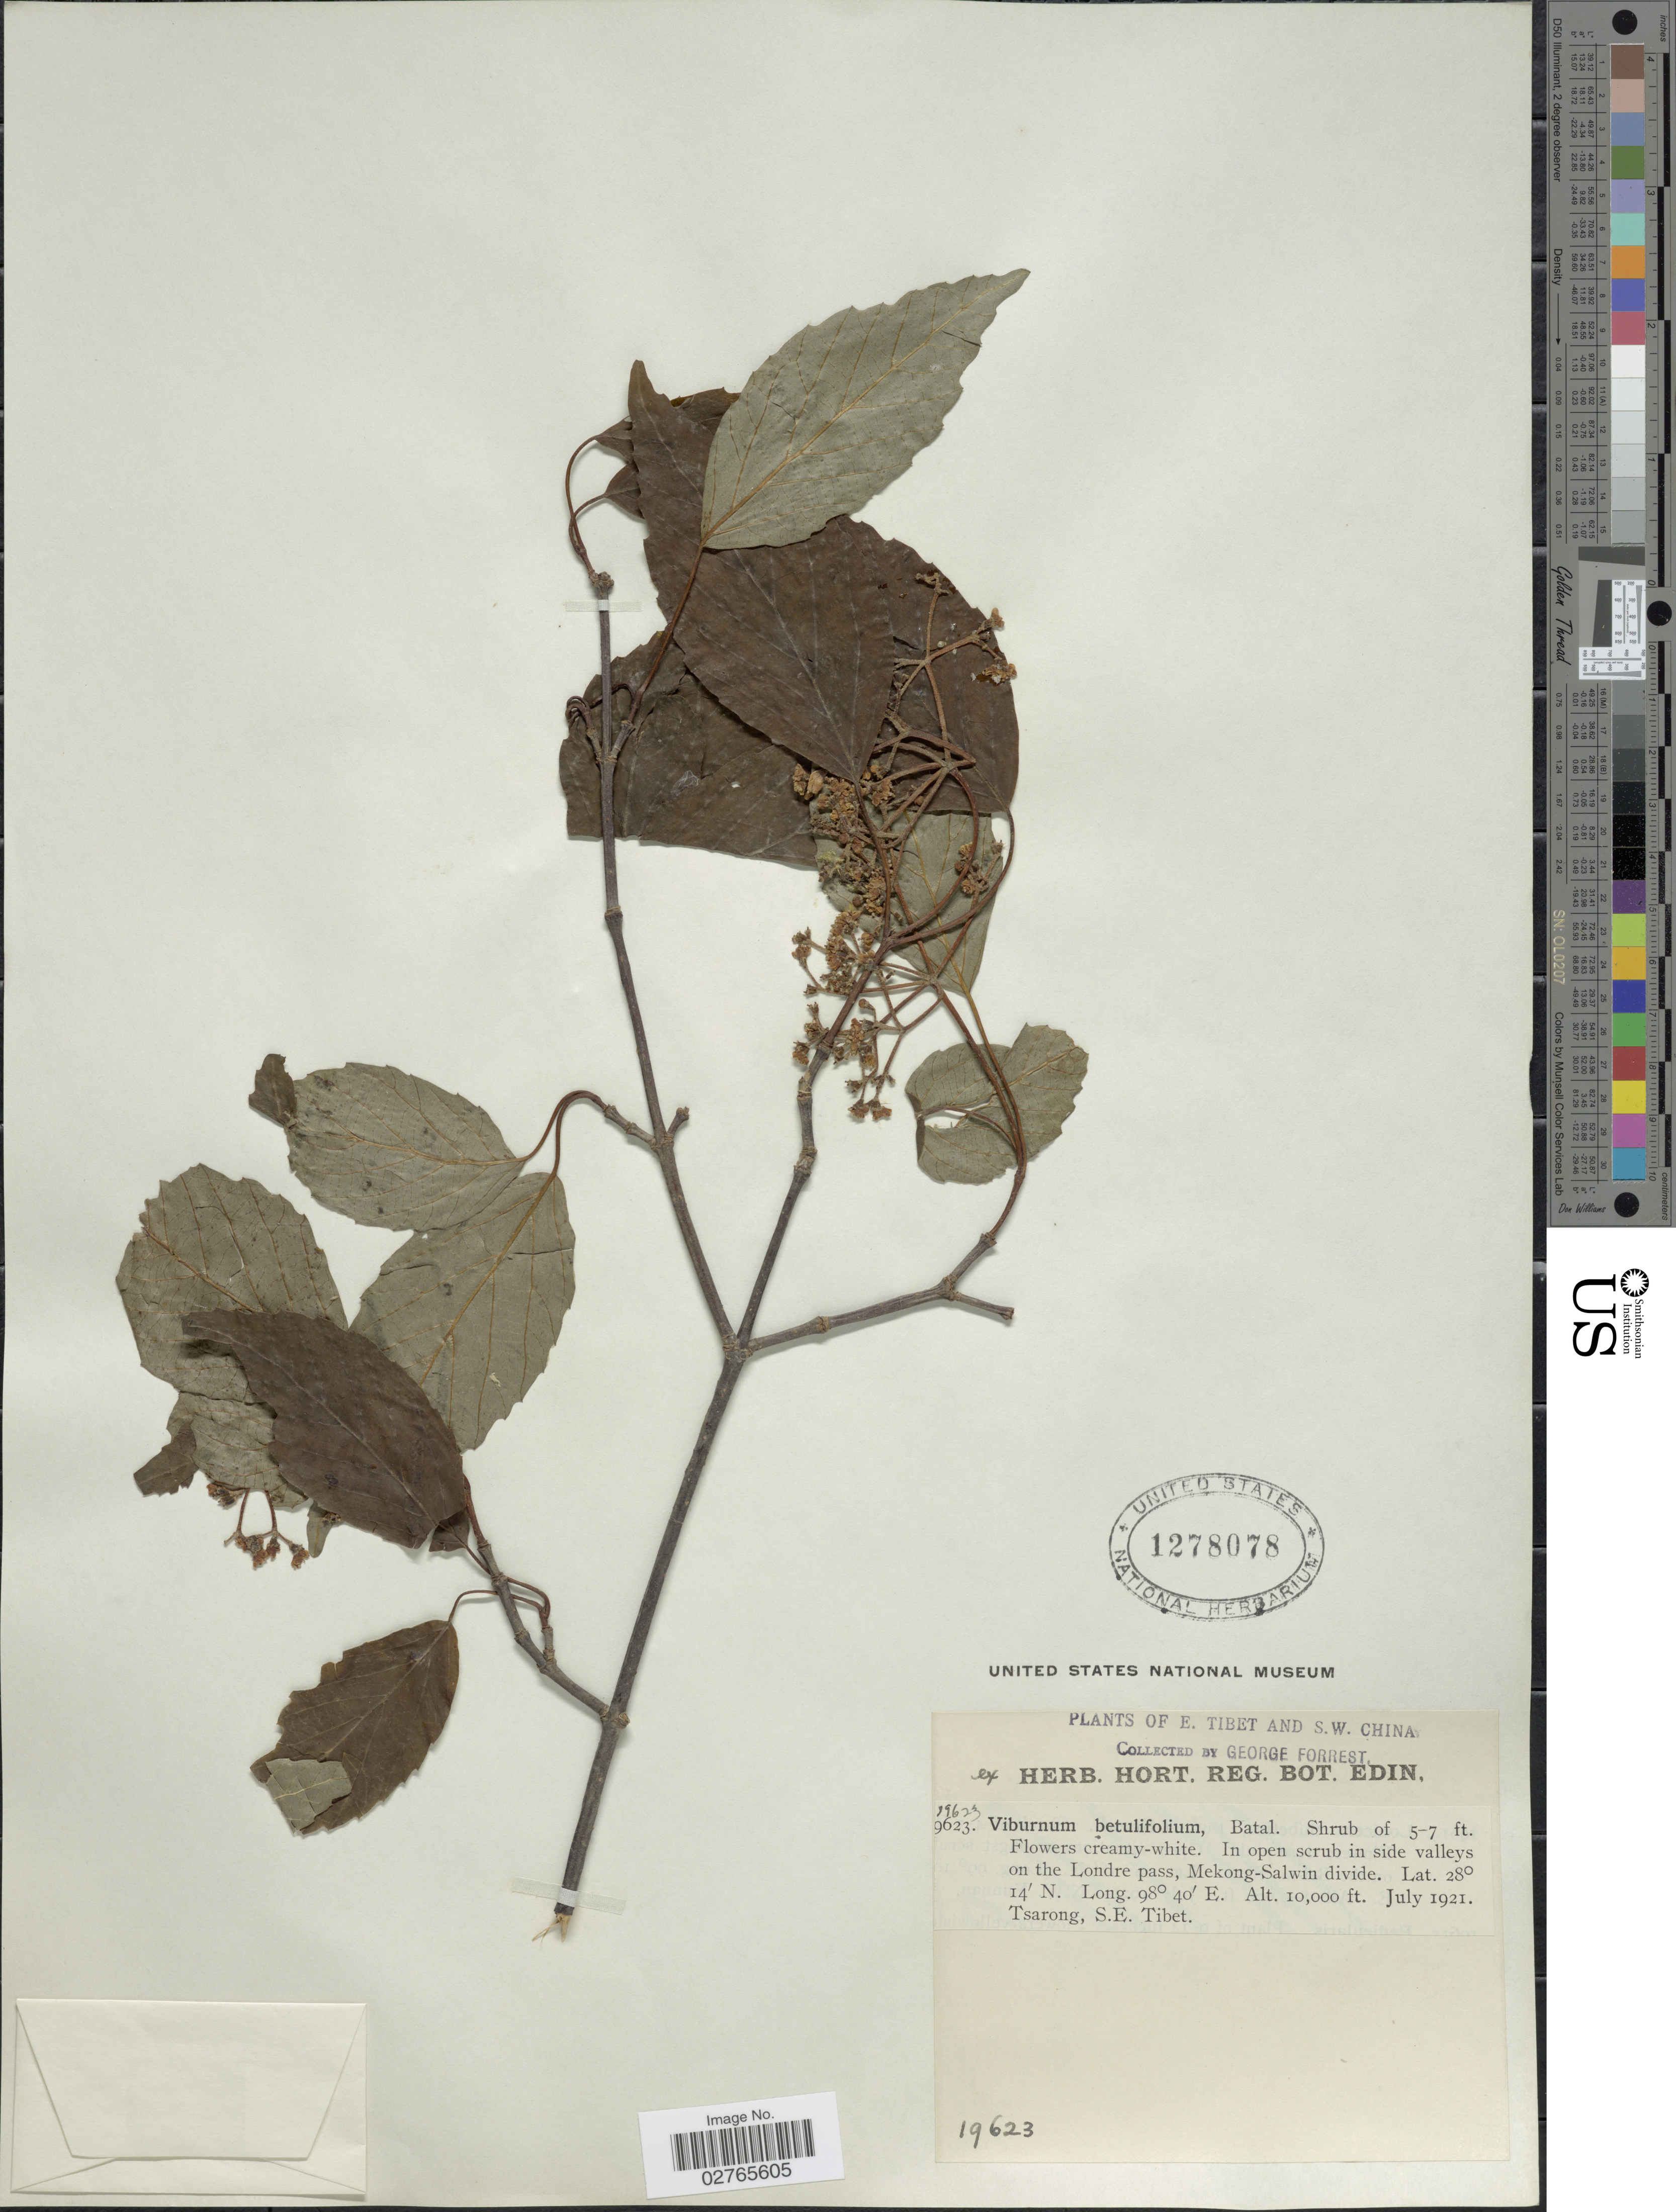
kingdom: Plantae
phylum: Tracheophyta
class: Magnoliopsida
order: Dipsacales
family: Viburnaceae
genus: Viburnum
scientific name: Viburnum betulifolium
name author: Batalin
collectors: G. Forrest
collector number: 19623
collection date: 1921-07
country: China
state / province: Xizang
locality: E. Tibet and S.W. China. In open scrub in side valleys on the Londre pass, Mekong-Salwin divide. Tsarong, S.E. Tibet.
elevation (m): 3048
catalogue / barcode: US 1278078